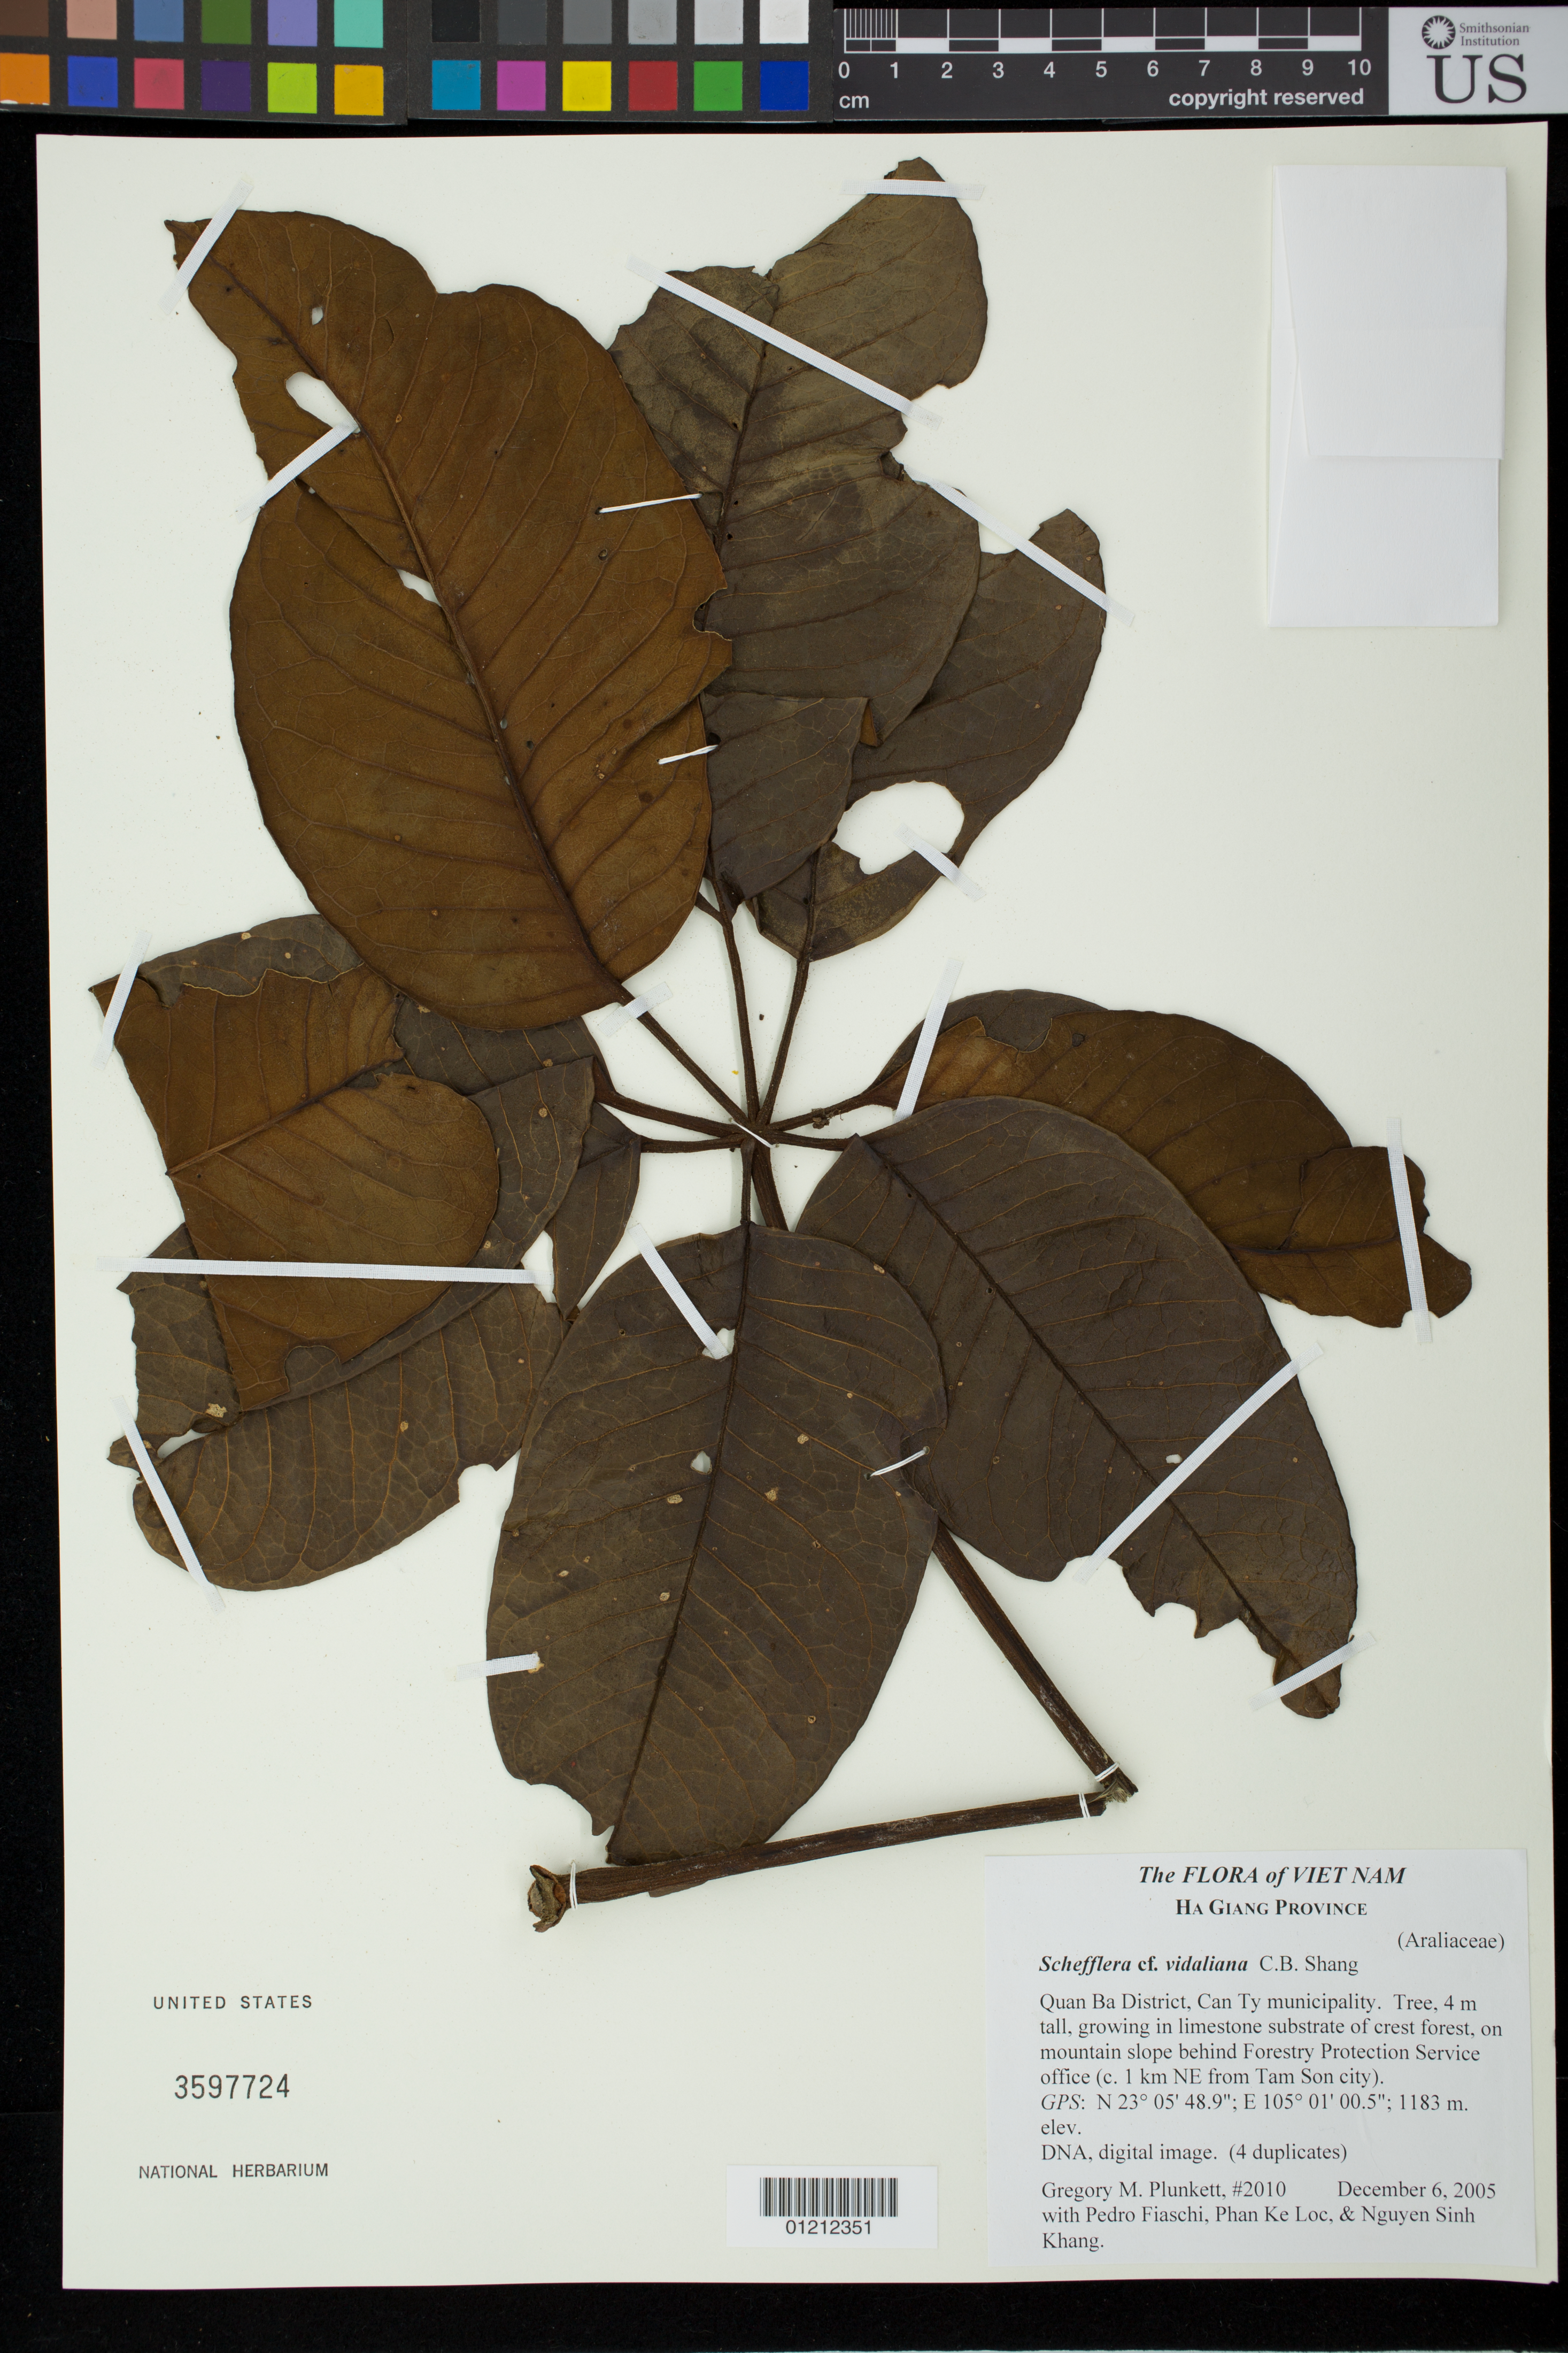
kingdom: Plantae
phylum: Tracheophyta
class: Magnoliopsida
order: Apiales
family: Araliaceae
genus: Schefflera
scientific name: Schefflera vidaliana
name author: C.B. Shang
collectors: G. M. Plunkett, P. Fiaschi, Phan Kê Lôc & S. K. Nguyên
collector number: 2010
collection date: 2005-12-06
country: Vietnam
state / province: Ha Giang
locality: Quan Ba District, Can Ty municipality. On mountain slope behind Forestry Protection Service office (c. 1 km NE from Tam Son city).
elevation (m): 1183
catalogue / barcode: US 3597724